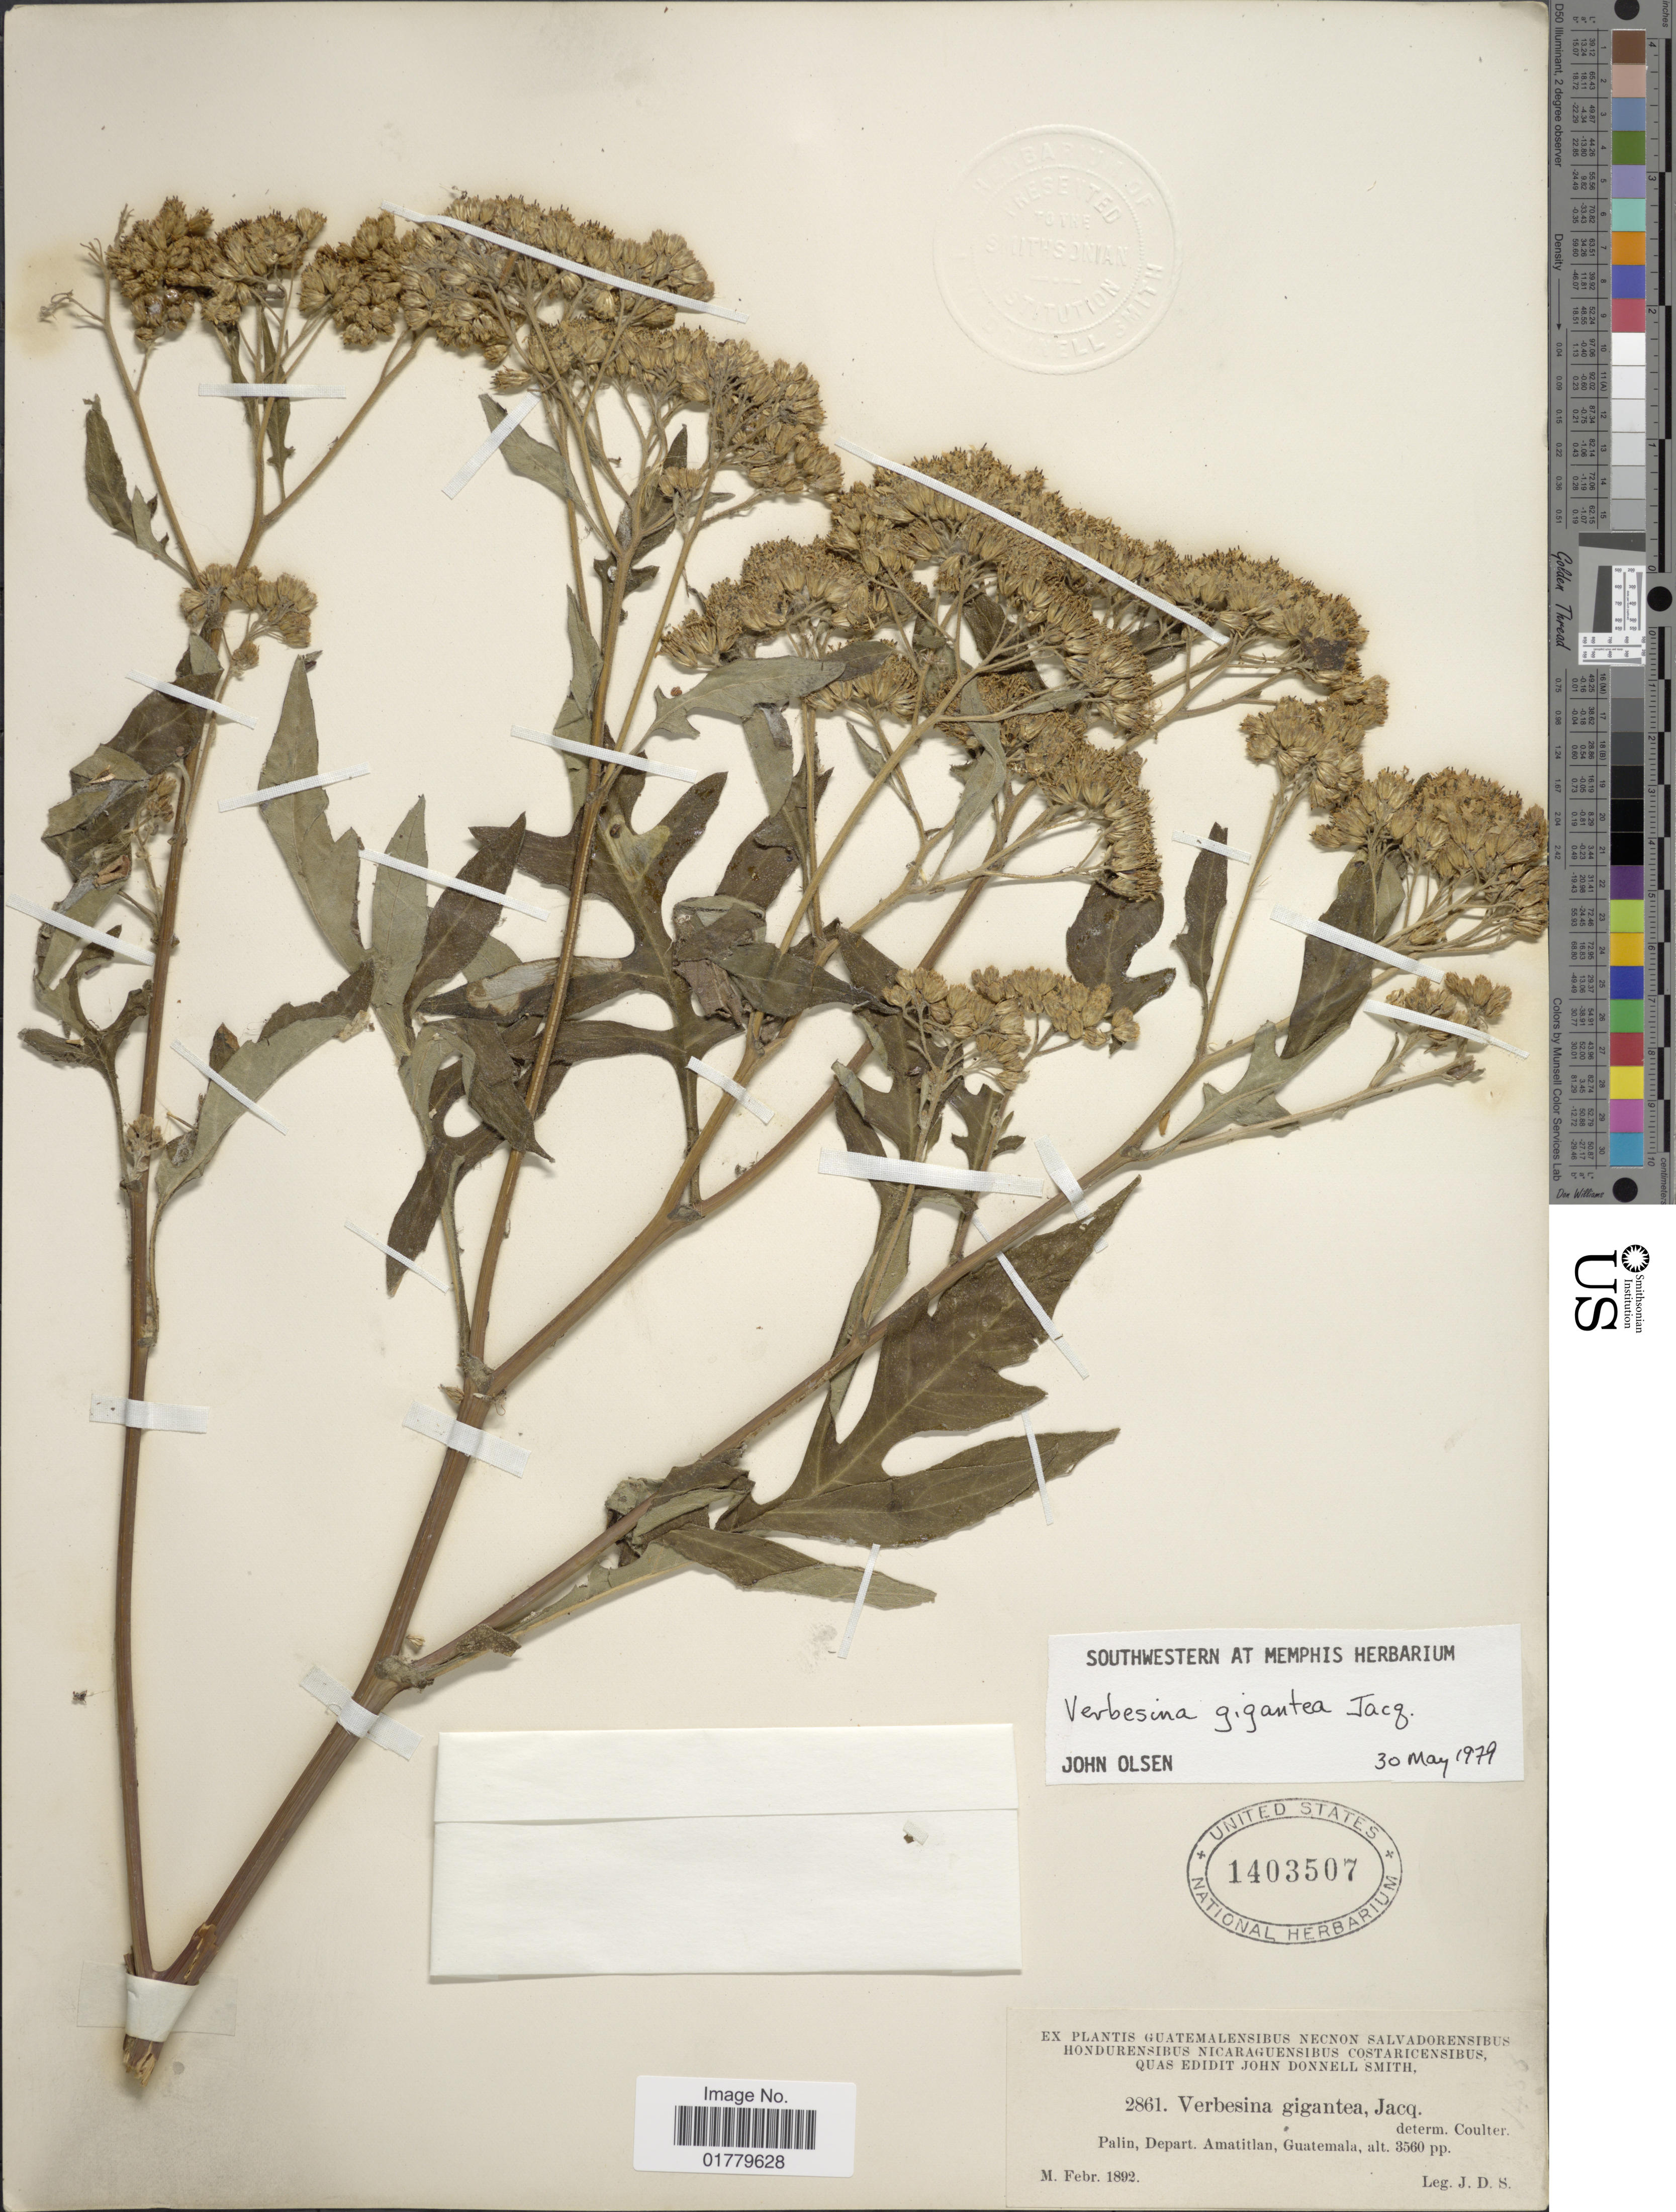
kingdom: Plantae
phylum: Tracheophyta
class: Magnoliopsida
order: Asterales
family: Asteraceae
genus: Verbesina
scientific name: Verbesina gigantea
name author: Jacq.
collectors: J. Donnell Smith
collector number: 2861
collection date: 1892-02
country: Guatemala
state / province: Guatemala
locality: Palin, Depart. Amatitlan, Guatemala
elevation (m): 1085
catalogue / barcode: US 1403507